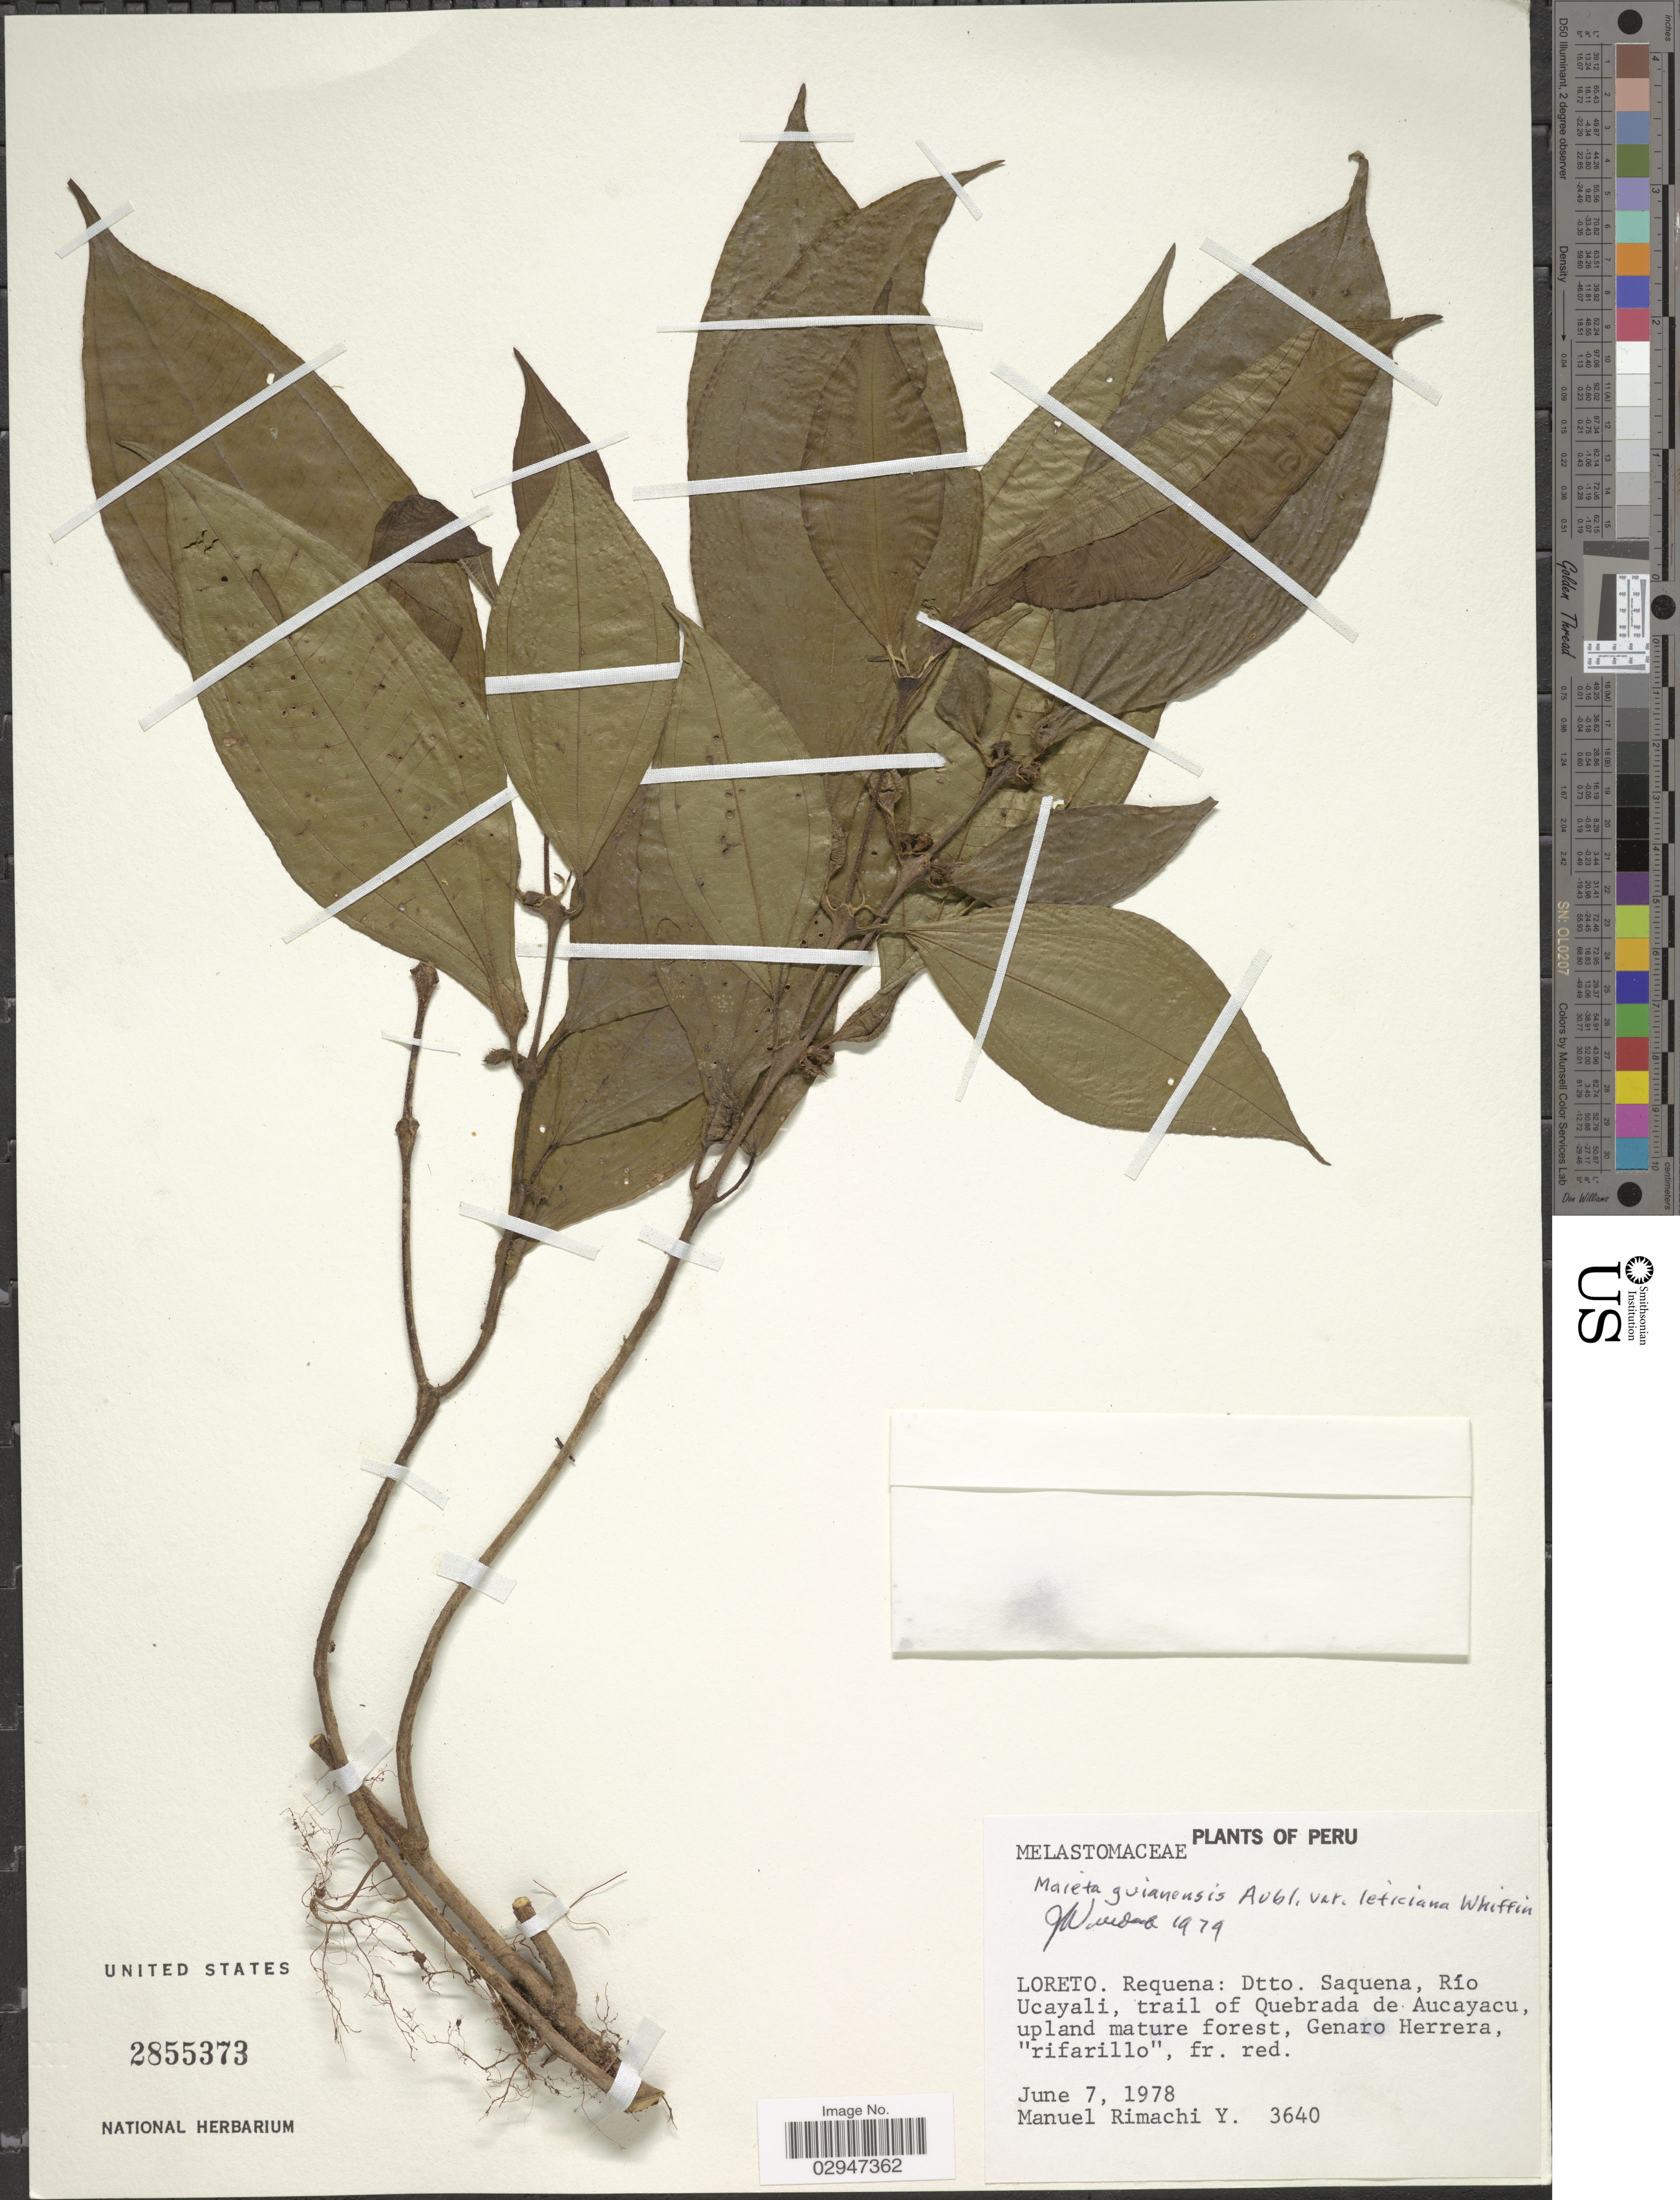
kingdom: Plantae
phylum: Tracheophyta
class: Magnoliopsida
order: Myrtales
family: Melastomataceae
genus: Maieta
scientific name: Maieta guianensis var. leticiana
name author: Whiffin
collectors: M. Rimachi Y.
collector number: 3640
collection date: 1978-06-07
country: Peru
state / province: Loreto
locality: Loreto. Requena: Dtto. Saquena, Río Ucayali, trail of Quebrada de Aucayacu, upland mature forest, Genaro Herrera.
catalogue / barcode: US 2855373